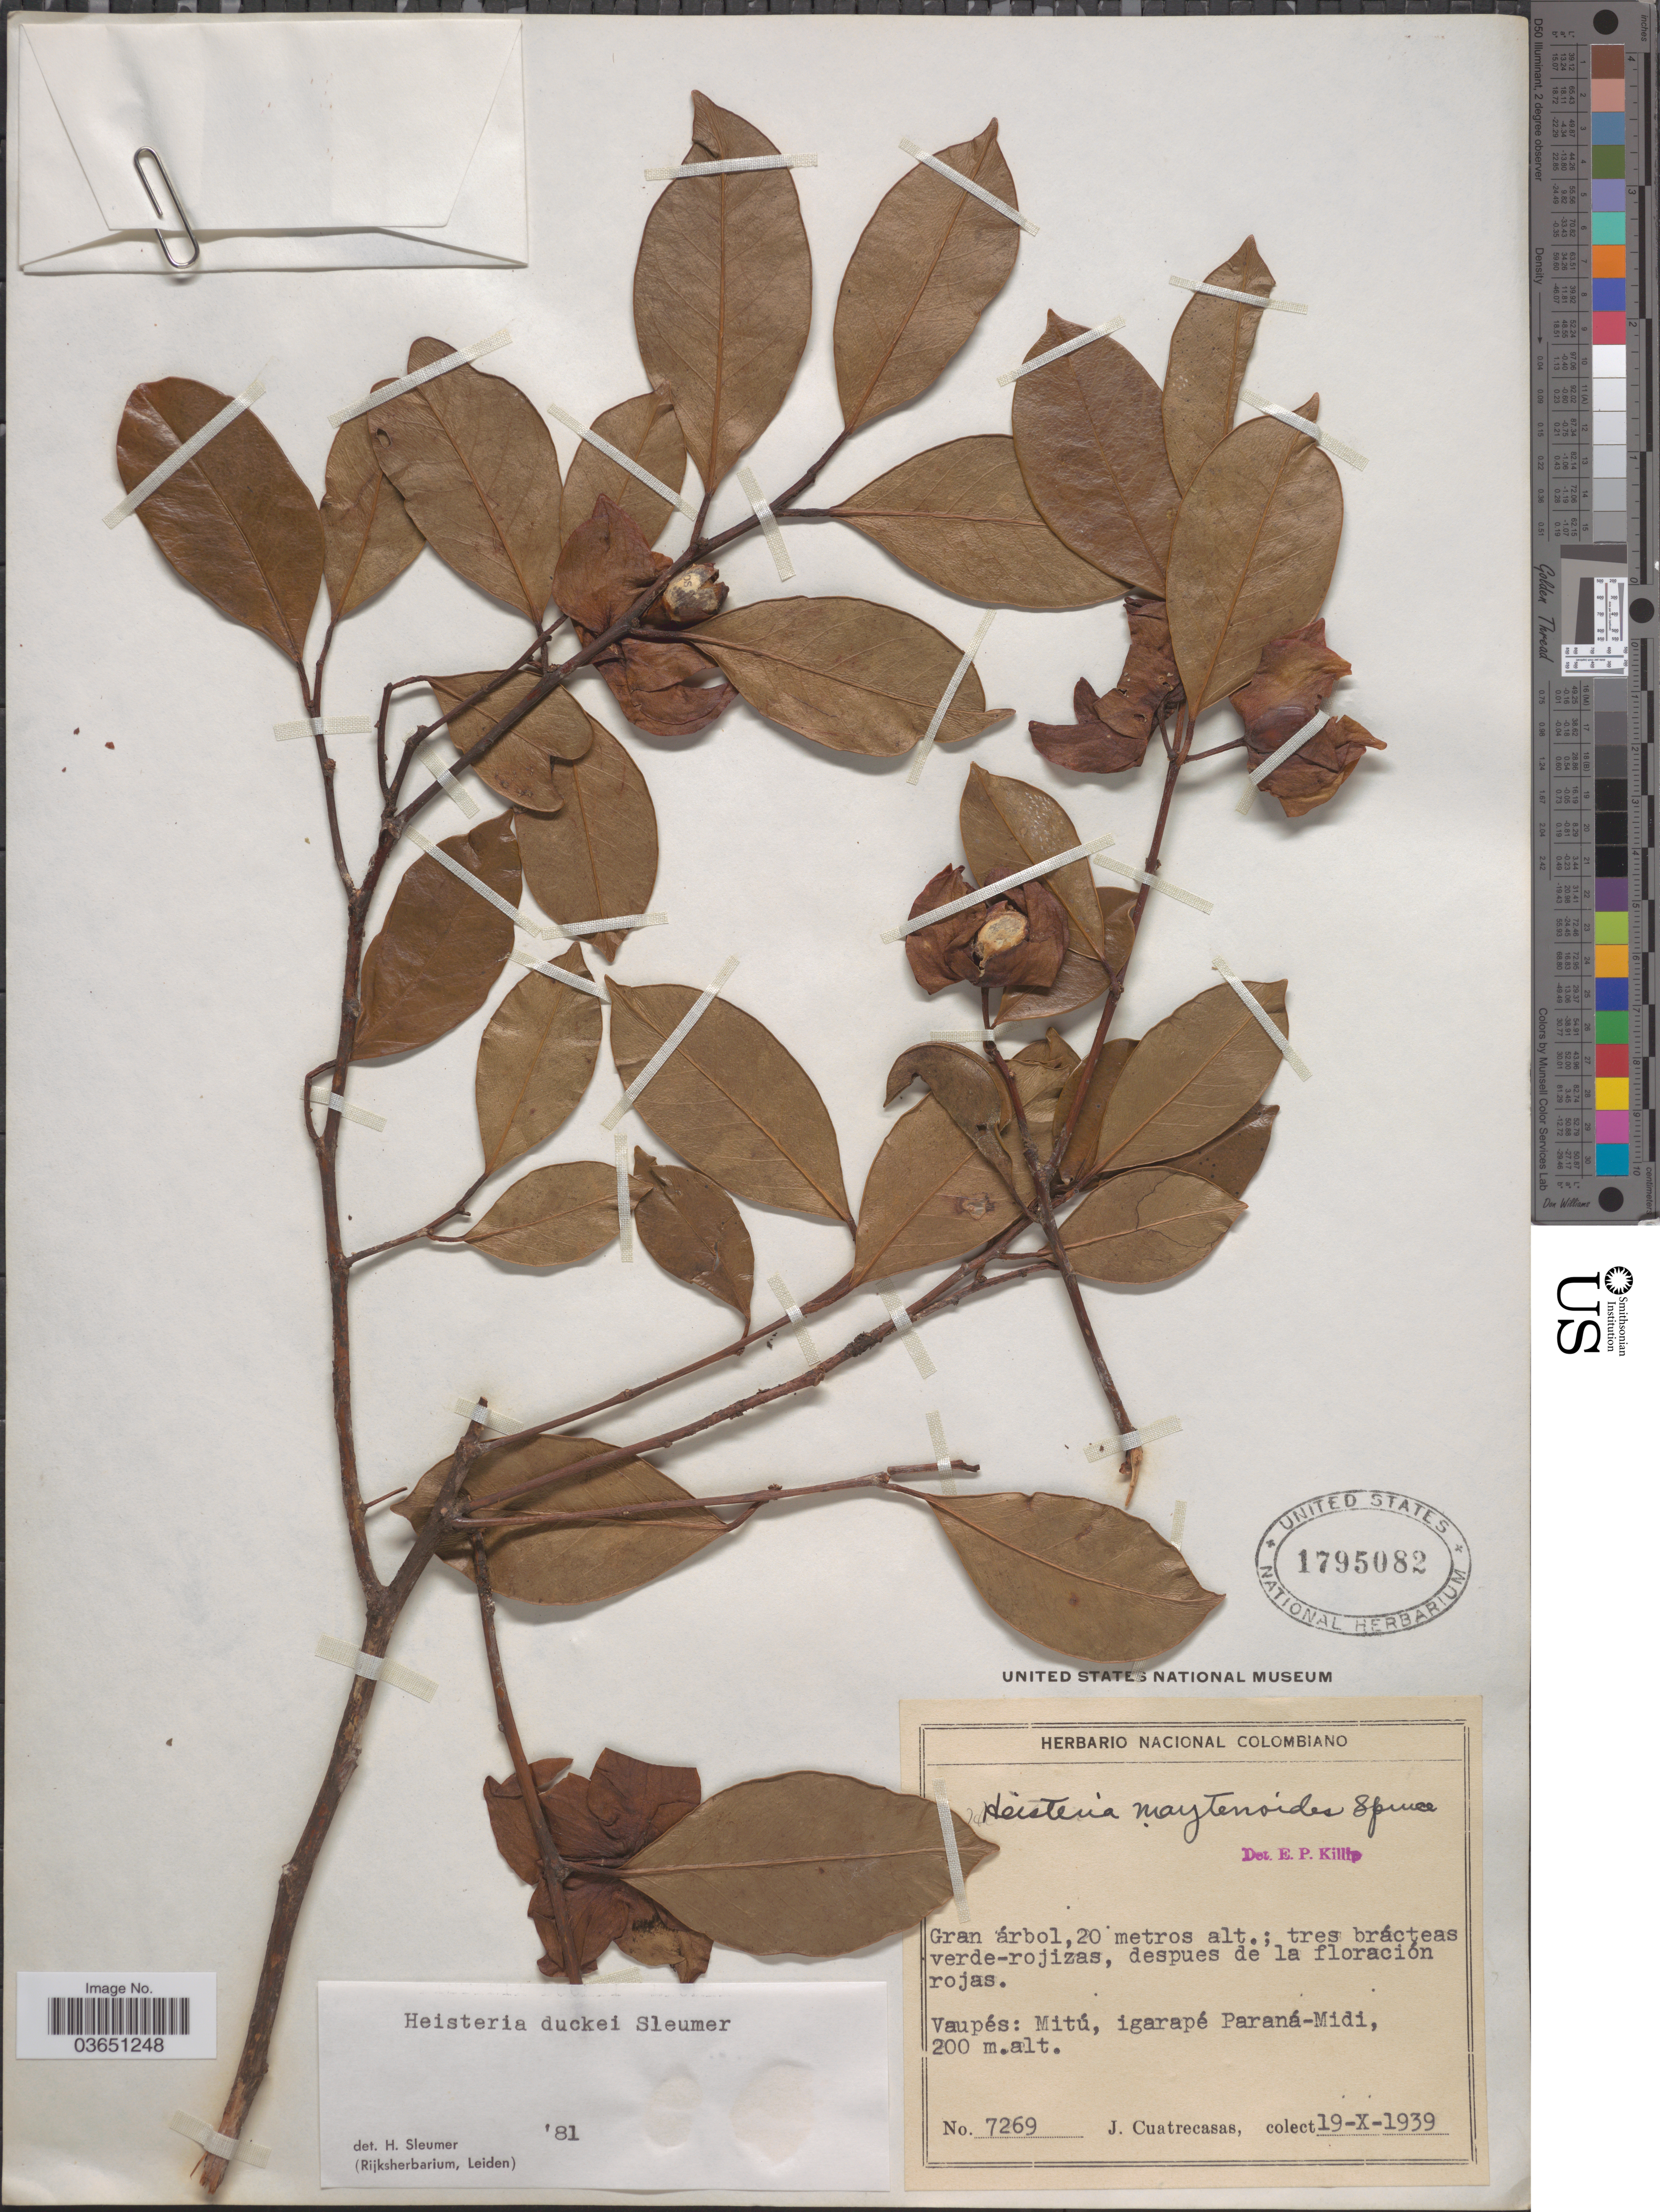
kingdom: Plantae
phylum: Tracheophyta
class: Magnoliopsida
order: Santalales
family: Erythropalaceae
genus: Heisteria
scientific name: Heisteria duckei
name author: Sleumer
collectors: J. Cuatrecasas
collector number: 7269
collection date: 1939-10-19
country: Colombia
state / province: Vaupés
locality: Mitú, igarapé Paraná-Midi.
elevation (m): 200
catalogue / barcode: US 1795082